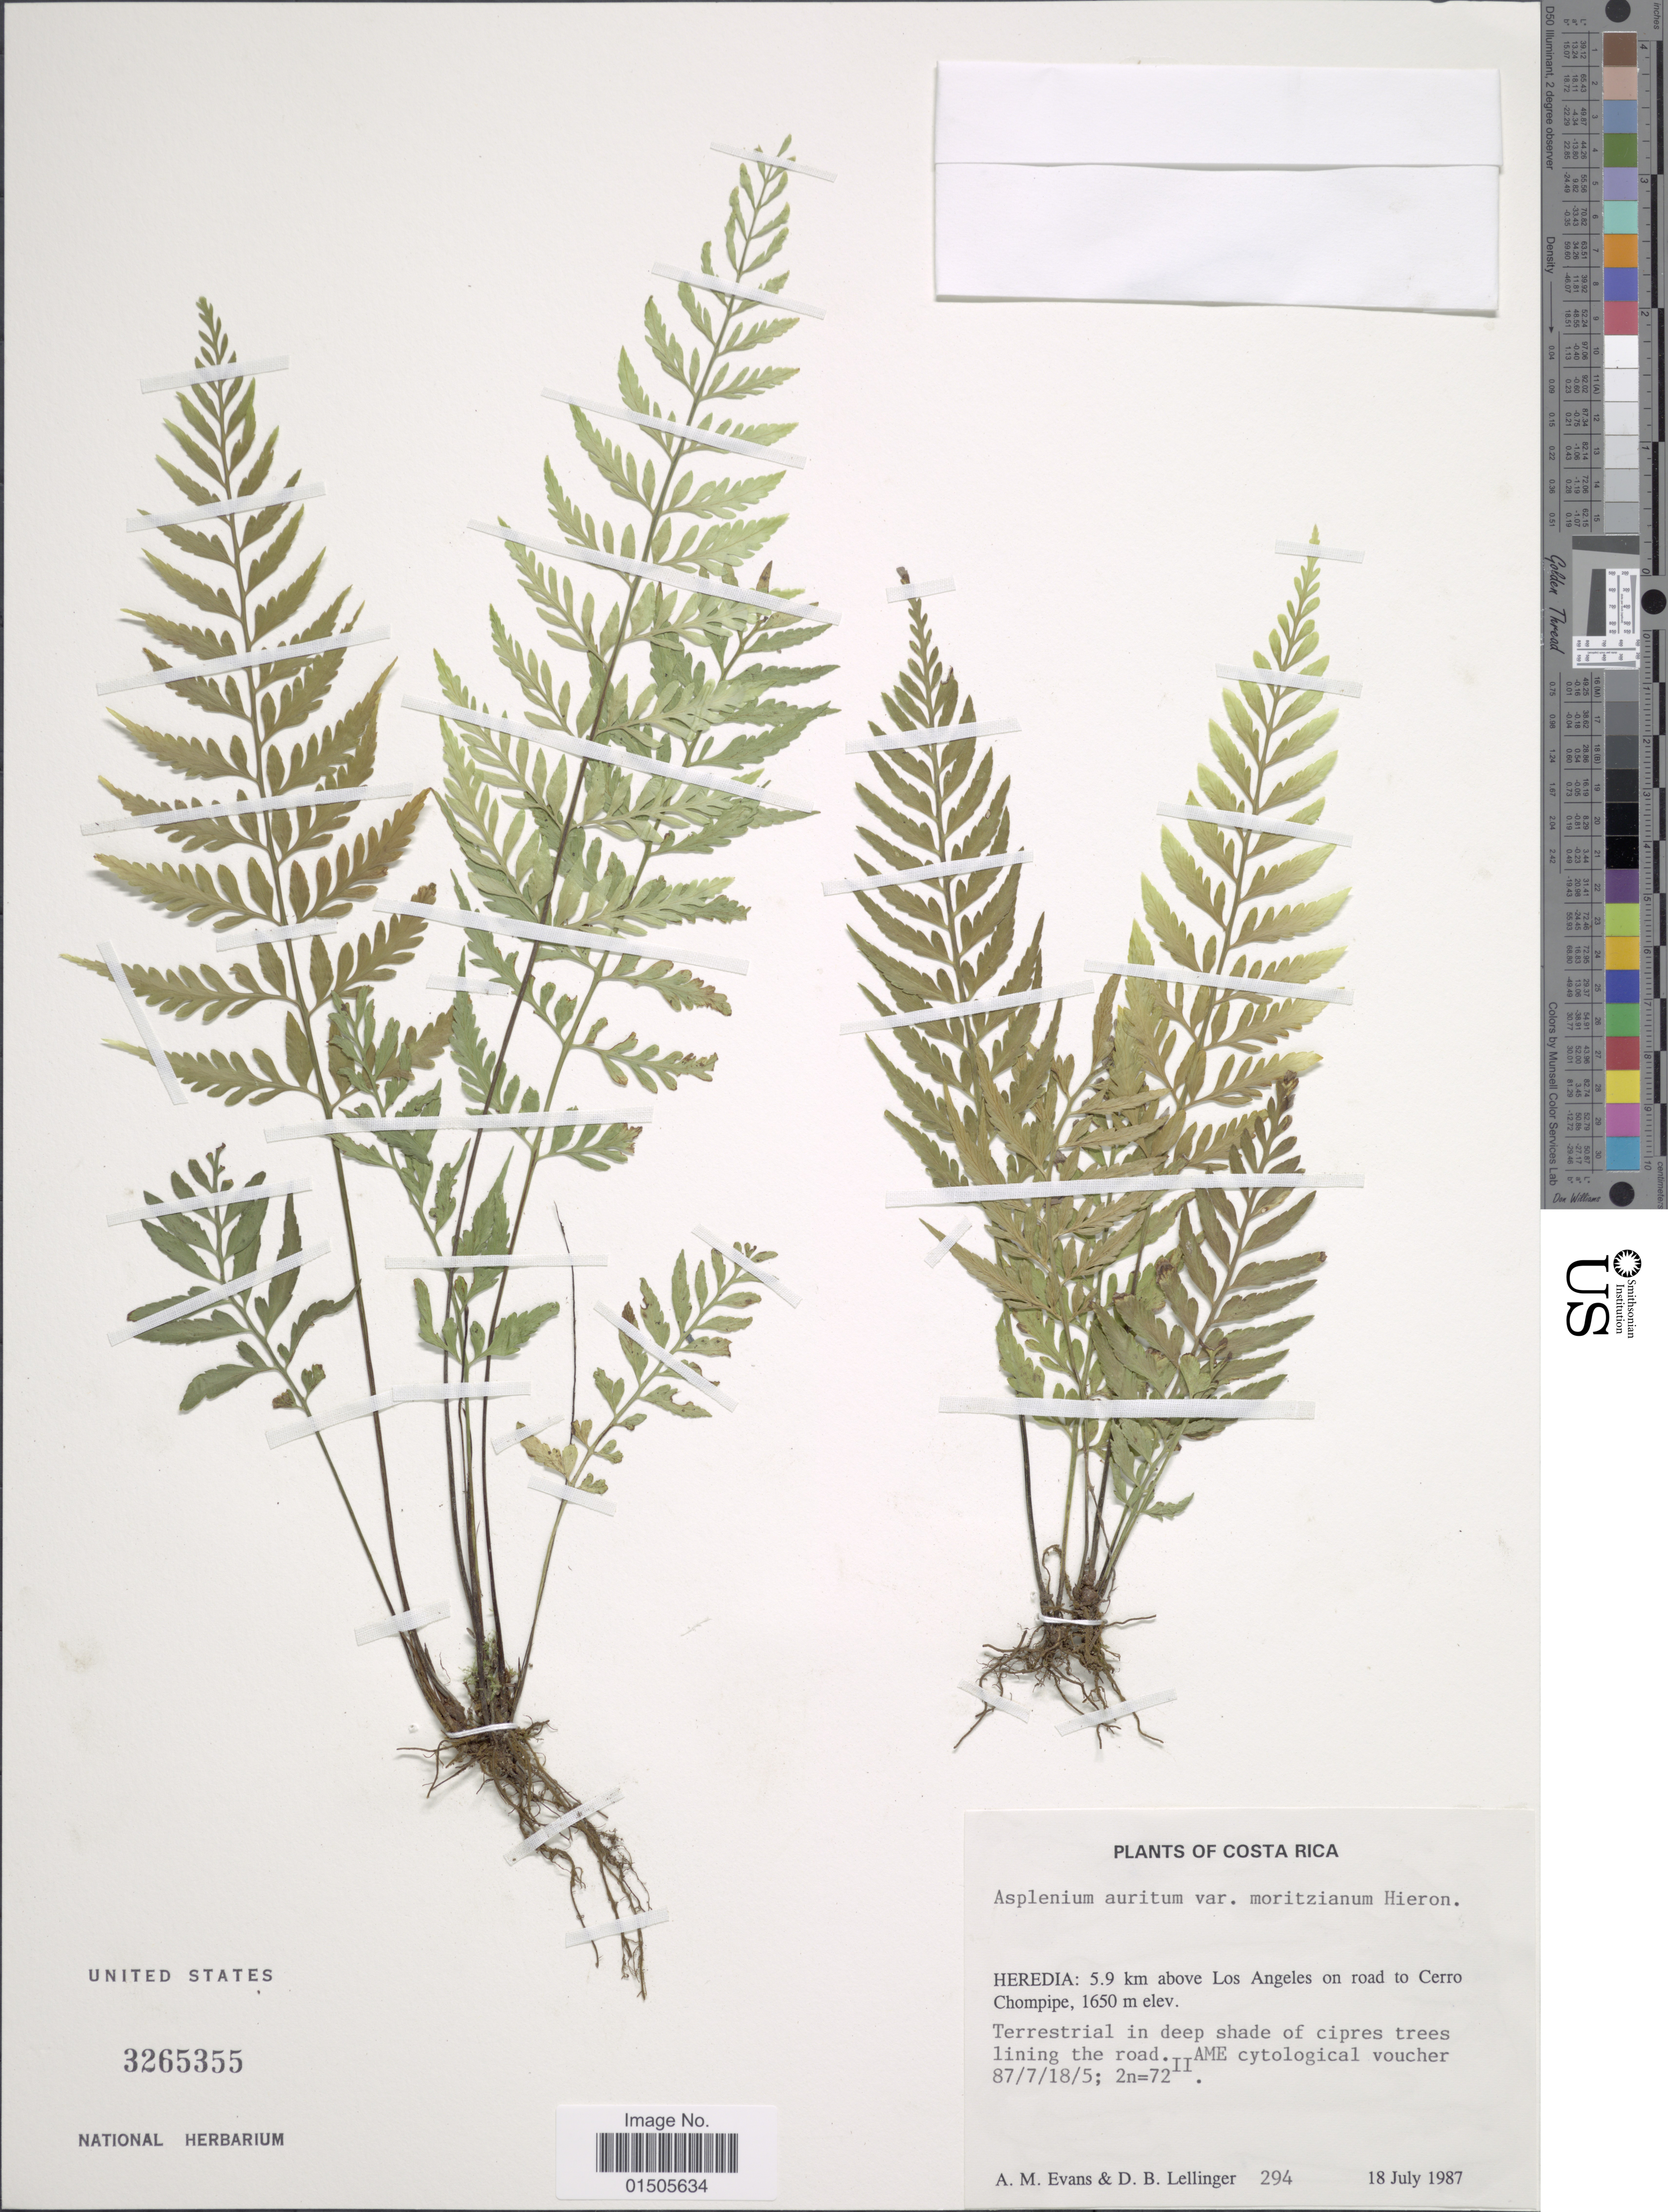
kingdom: Plantae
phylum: Tracheophyta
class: Polypodiopsida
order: Polypodiales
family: Aspleniaceae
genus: Asplenium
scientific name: Asplenium auritum var. moritzianum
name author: Hieron.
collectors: A. M. Evans & D. B. Lellinger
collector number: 294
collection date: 1987-07-18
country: Costa Rica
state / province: Heredia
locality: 5.9 km above Los Angeles on road to Cerro Chompipe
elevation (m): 1650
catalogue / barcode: US 3265355